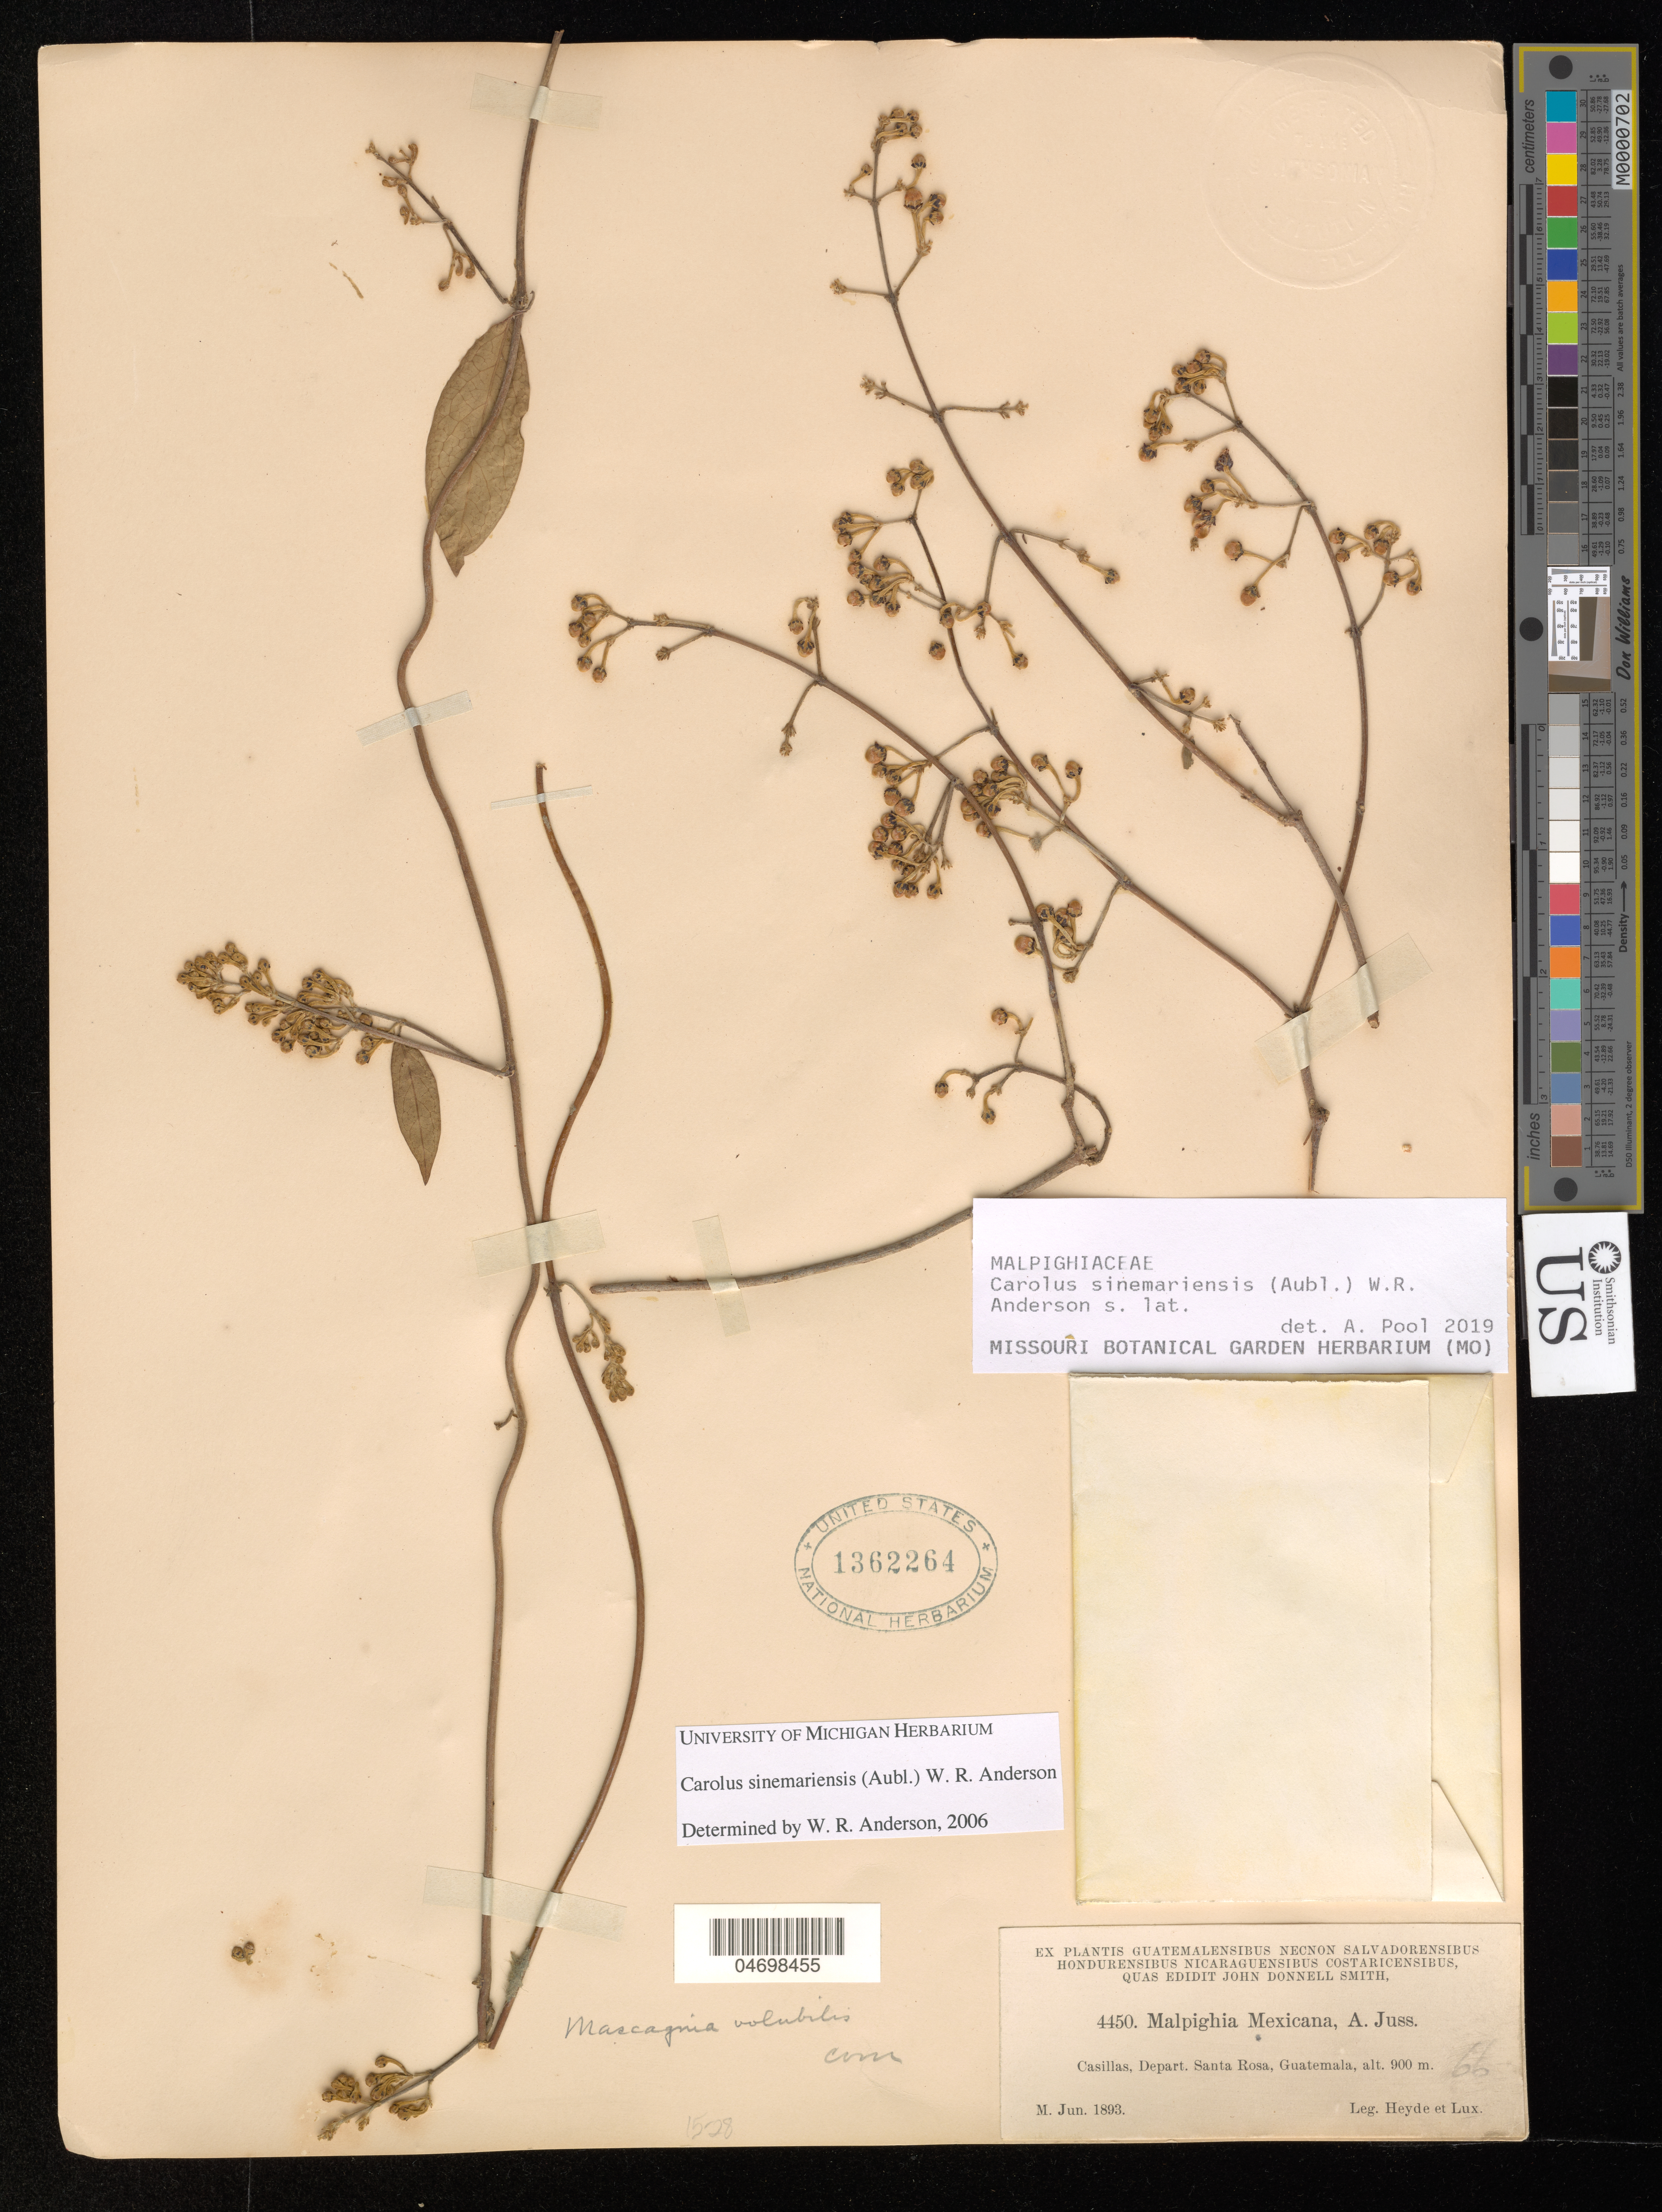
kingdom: Plantae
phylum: Tracheophyta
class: Magnoliopsida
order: Malpighiales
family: Malpighiaceae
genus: Carolus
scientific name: Carolus sinemariensis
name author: (Aubl.) W.R. Anderson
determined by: Pool, A., (MO), Missouri Botanical Garden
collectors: E. T. Heyde & E. Lux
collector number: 4450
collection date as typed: Jun 1893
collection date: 1893-06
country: Guatemala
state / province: Santa Rosa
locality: Casillas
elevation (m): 800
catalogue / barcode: US 1362264